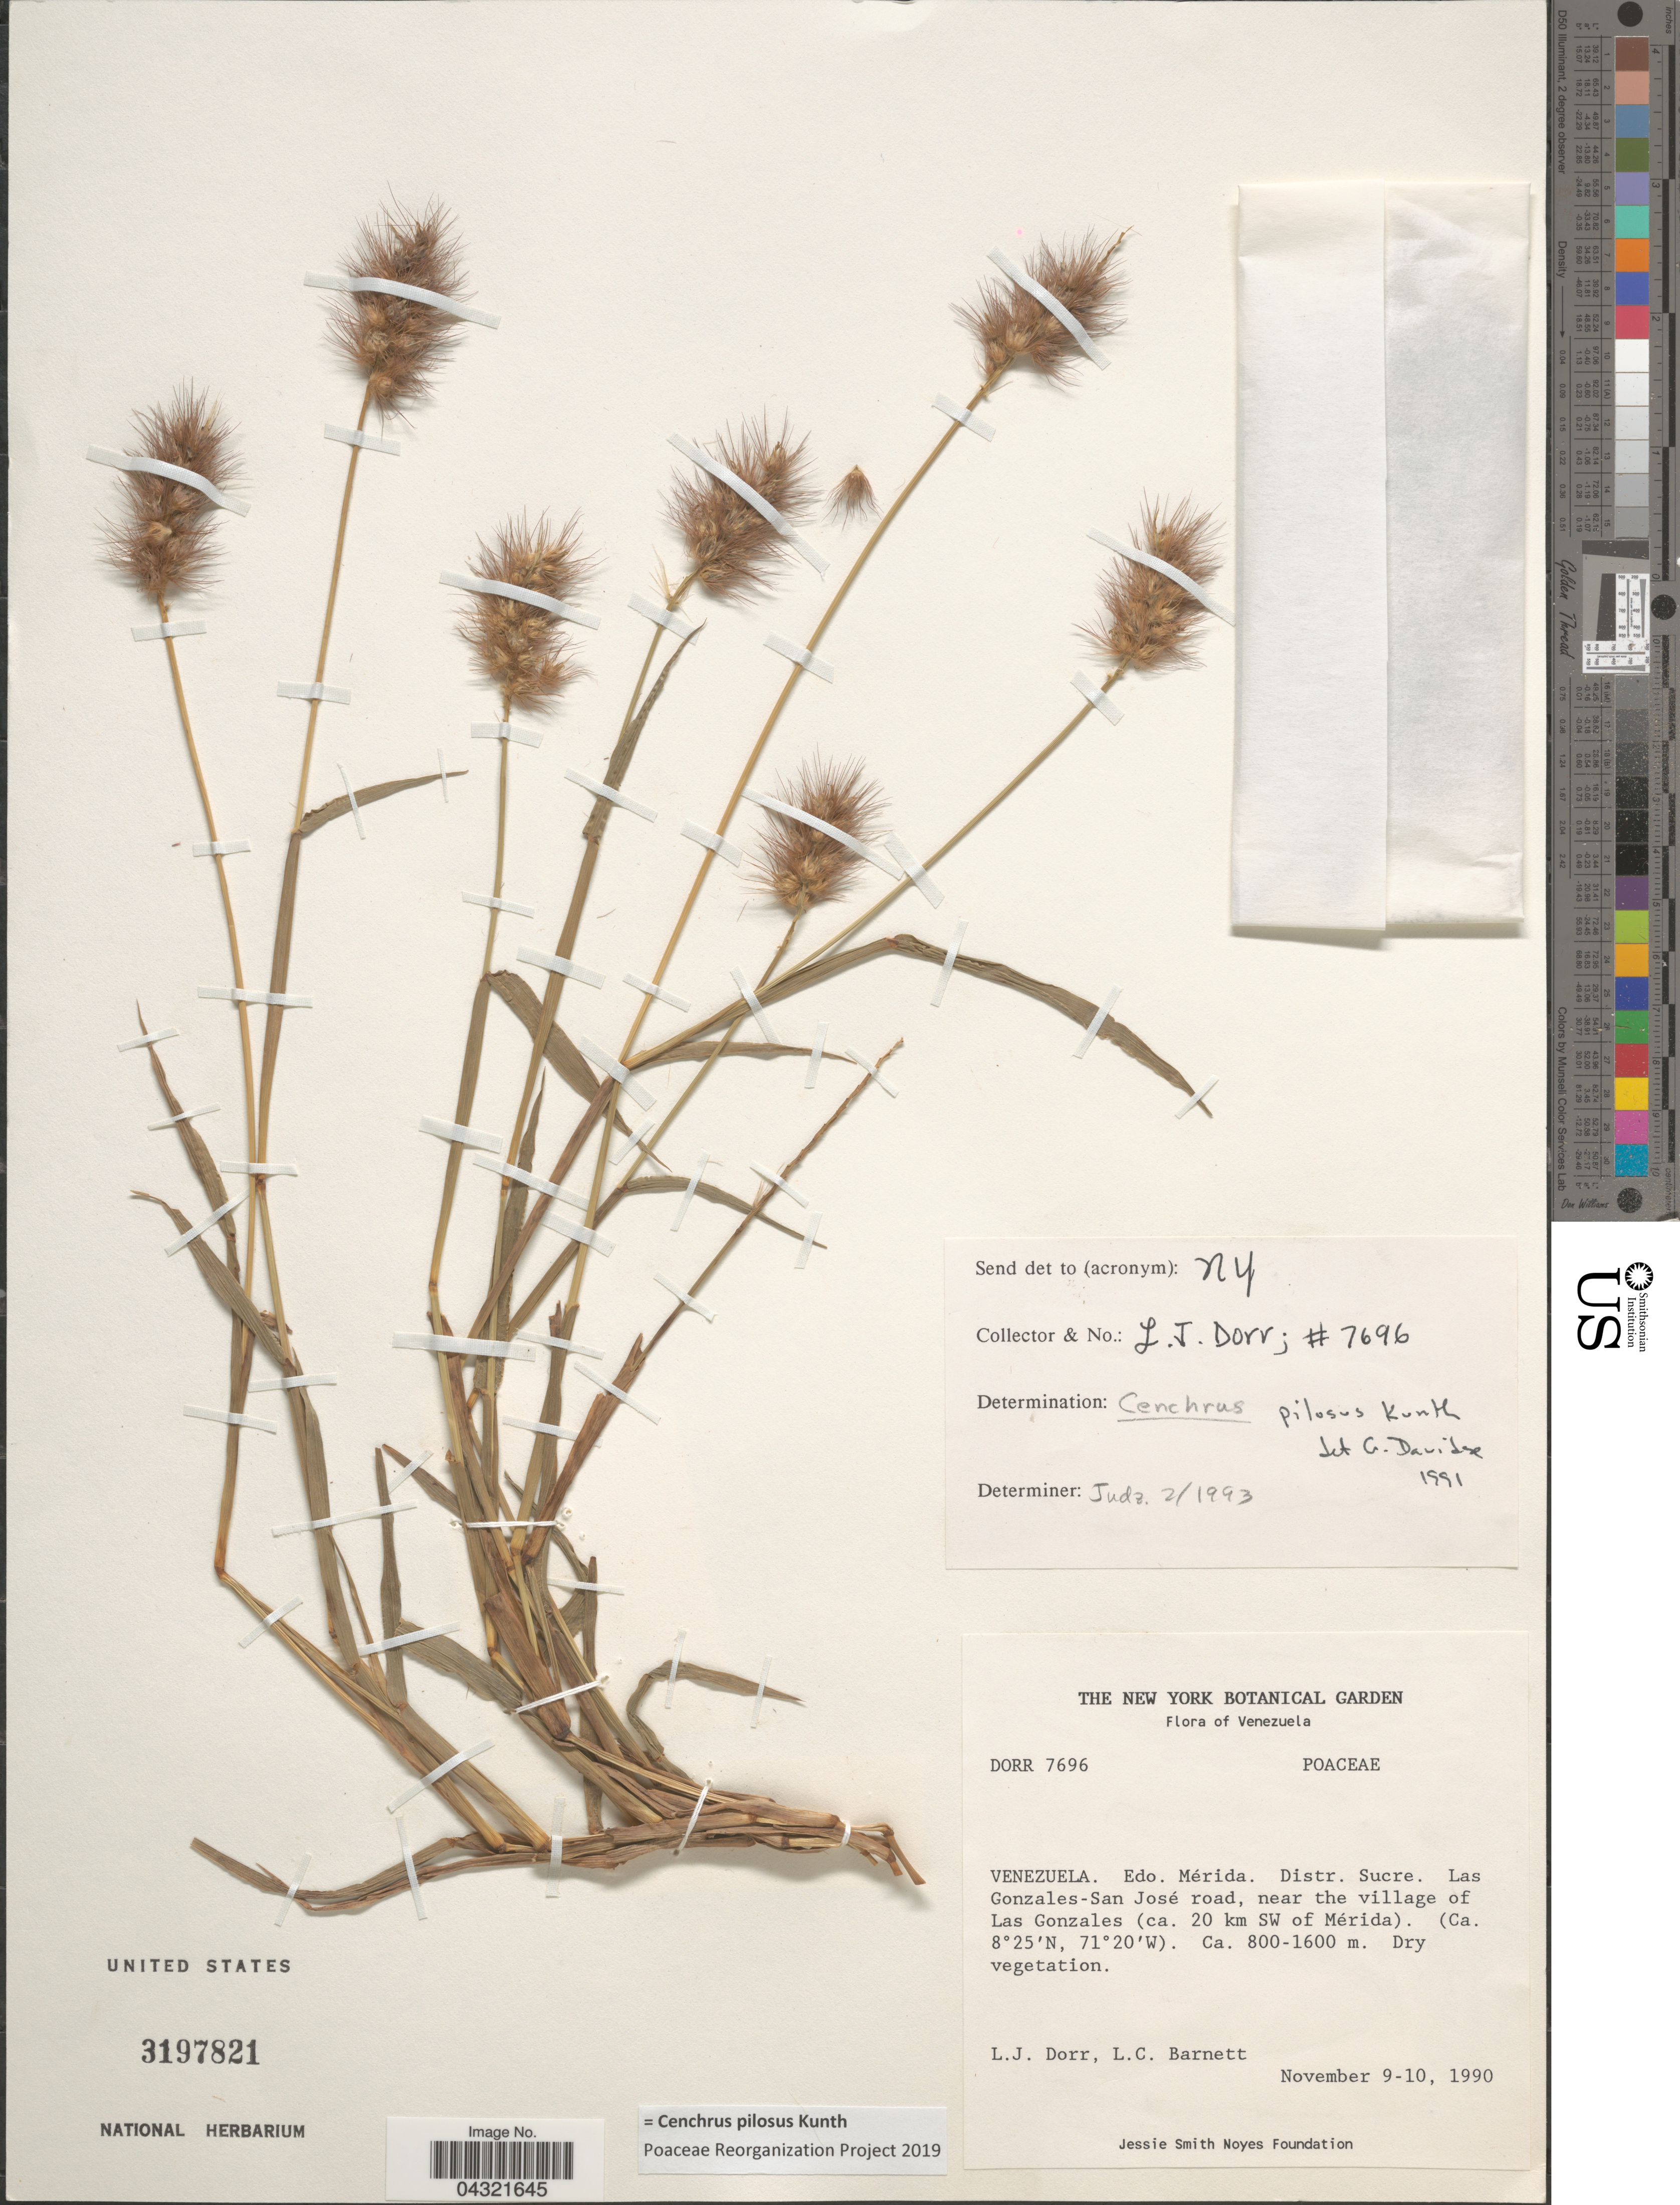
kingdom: Plantae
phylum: Tracheophyta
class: Liliopsida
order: Poales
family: Poaceae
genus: Cenchrus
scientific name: Cenchrus pilosus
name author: Kunth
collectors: L. J. Dorr & L. C. Barnett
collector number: DORR7696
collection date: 1990-11-09/1990-11-10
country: Venezuela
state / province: Mérida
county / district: Sucre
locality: Las Gonzales-San José road, near the village of Las Gonzales (ca. 20 km SW of Mérida)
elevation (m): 800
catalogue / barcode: US 3197821